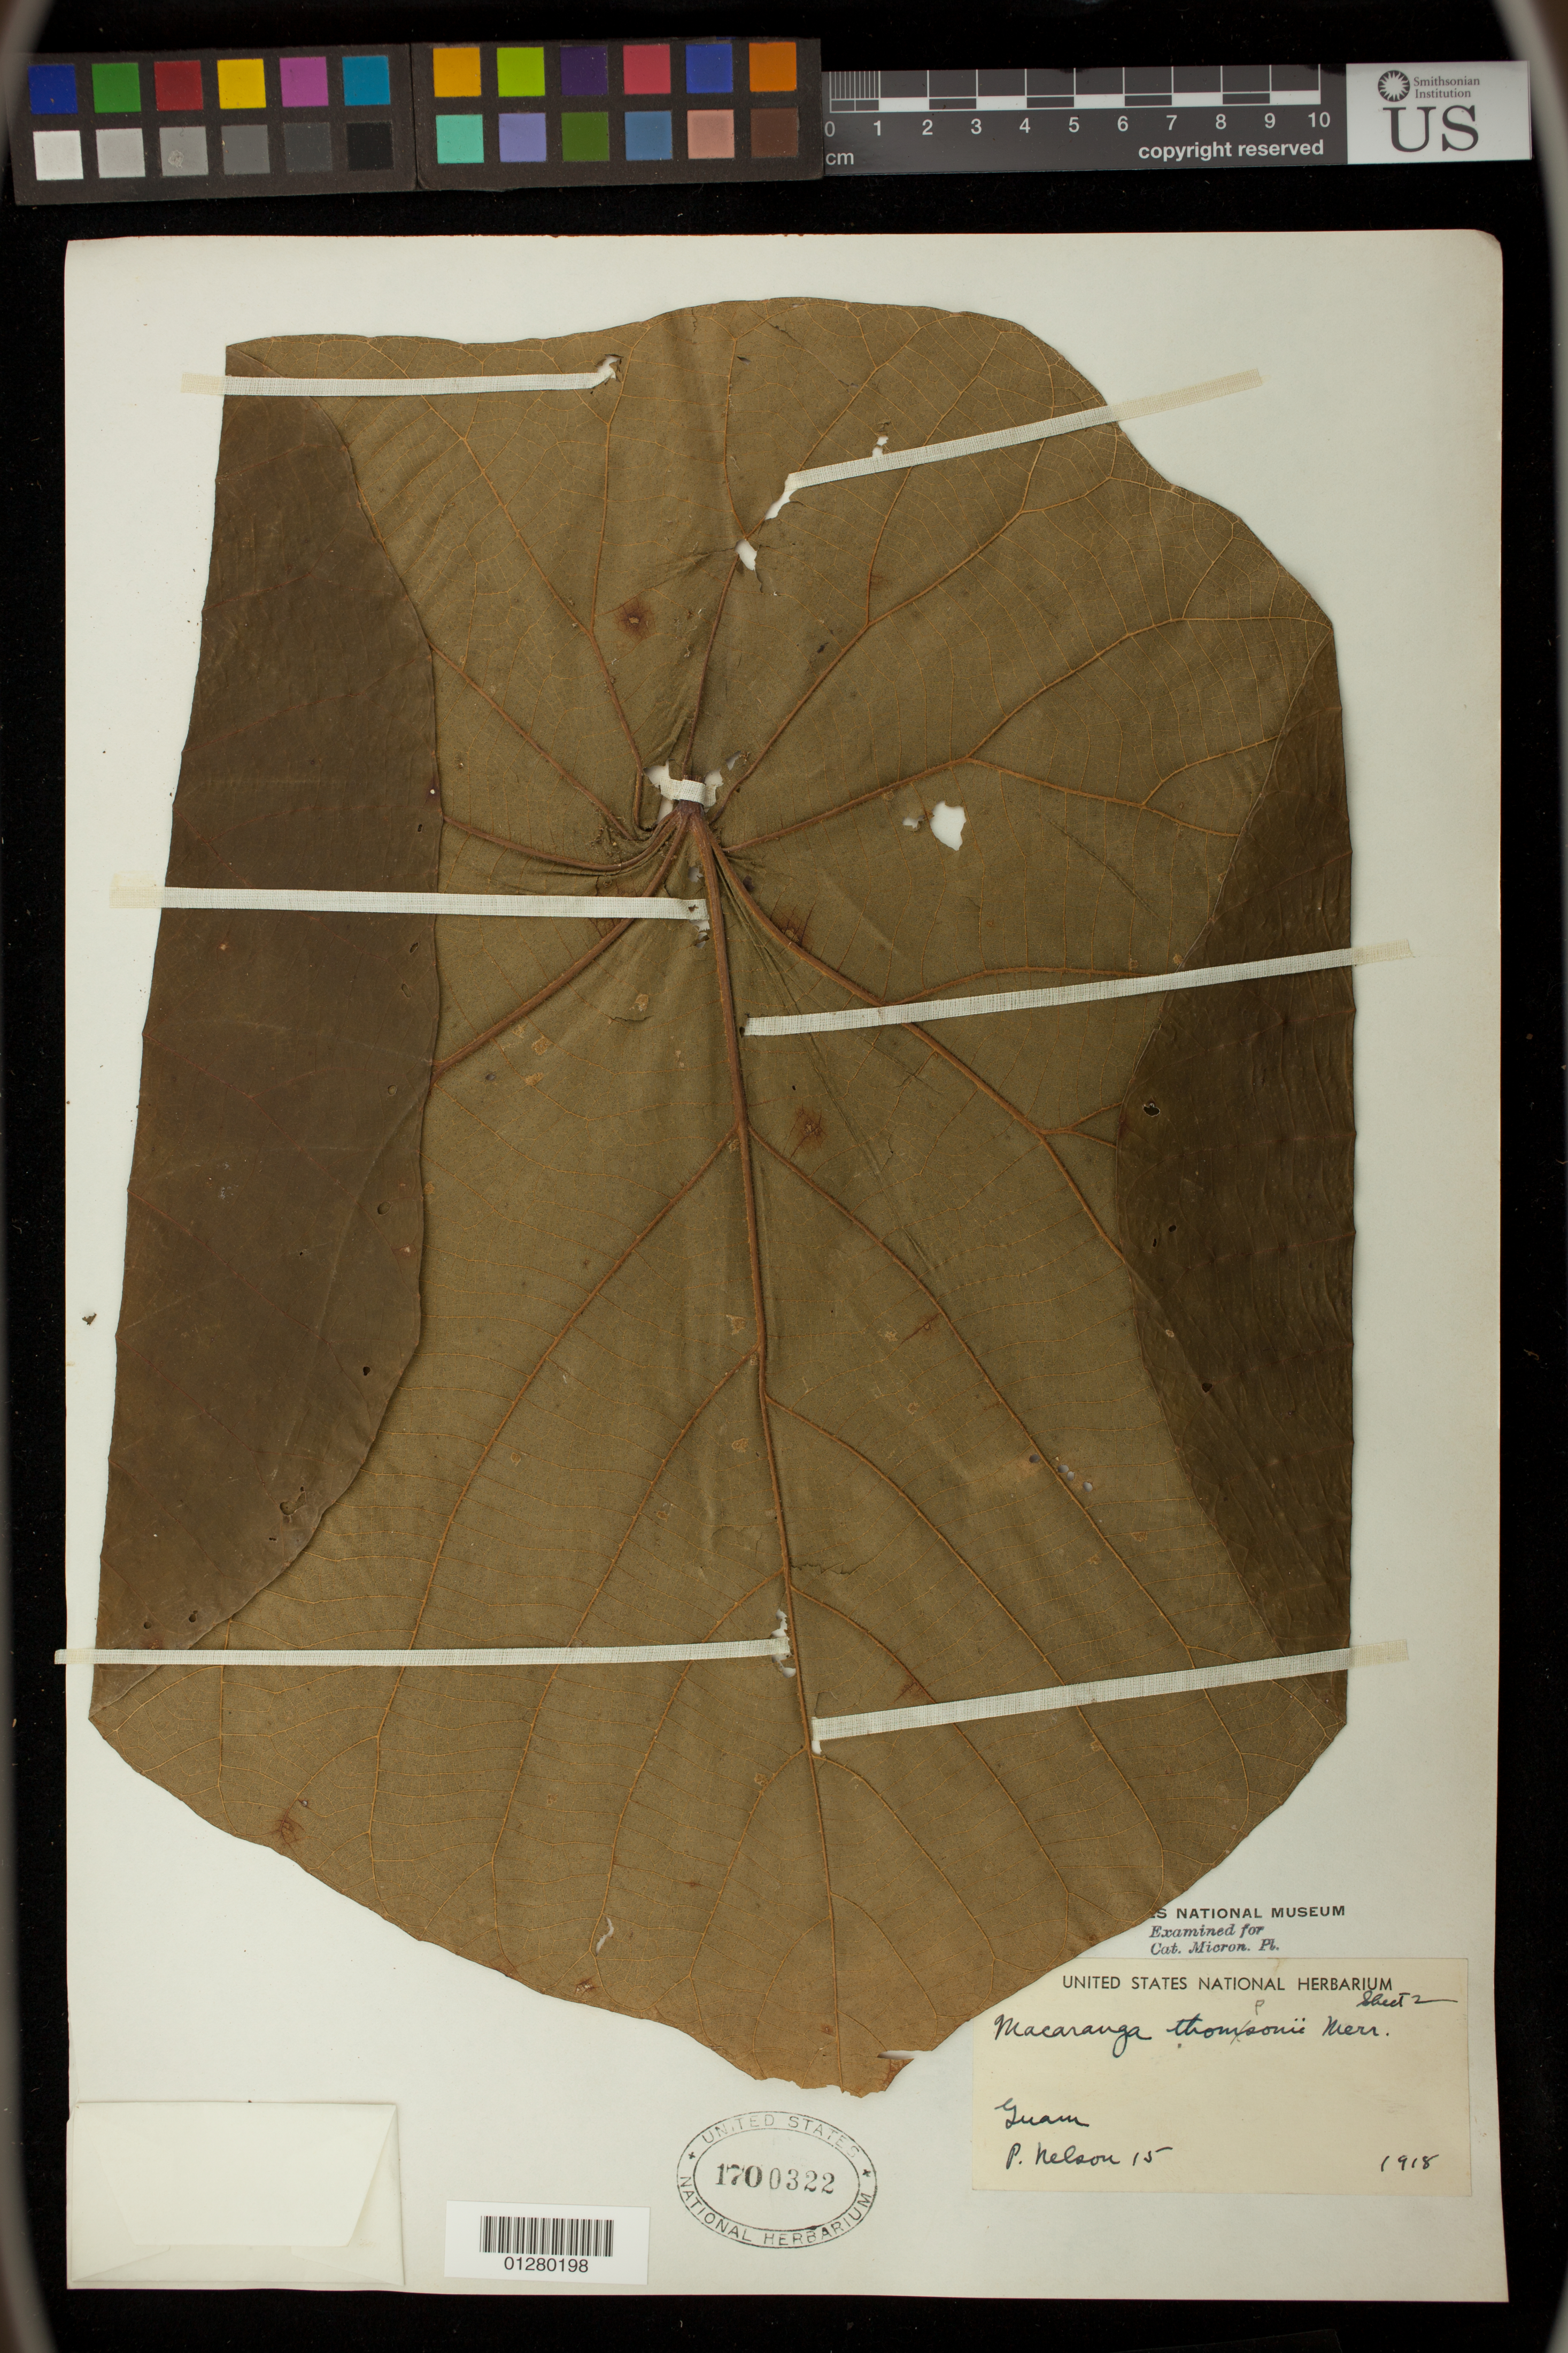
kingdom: Plantae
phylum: Tracheophyta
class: Magnoliopsida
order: Malpighiales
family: Euphorbiaceae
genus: Macaranga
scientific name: Macaranga thompsonii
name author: Merr.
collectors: P. Nelson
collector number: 15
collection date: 1918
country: Guam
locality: Marianne Islands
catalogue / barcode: US 1700322